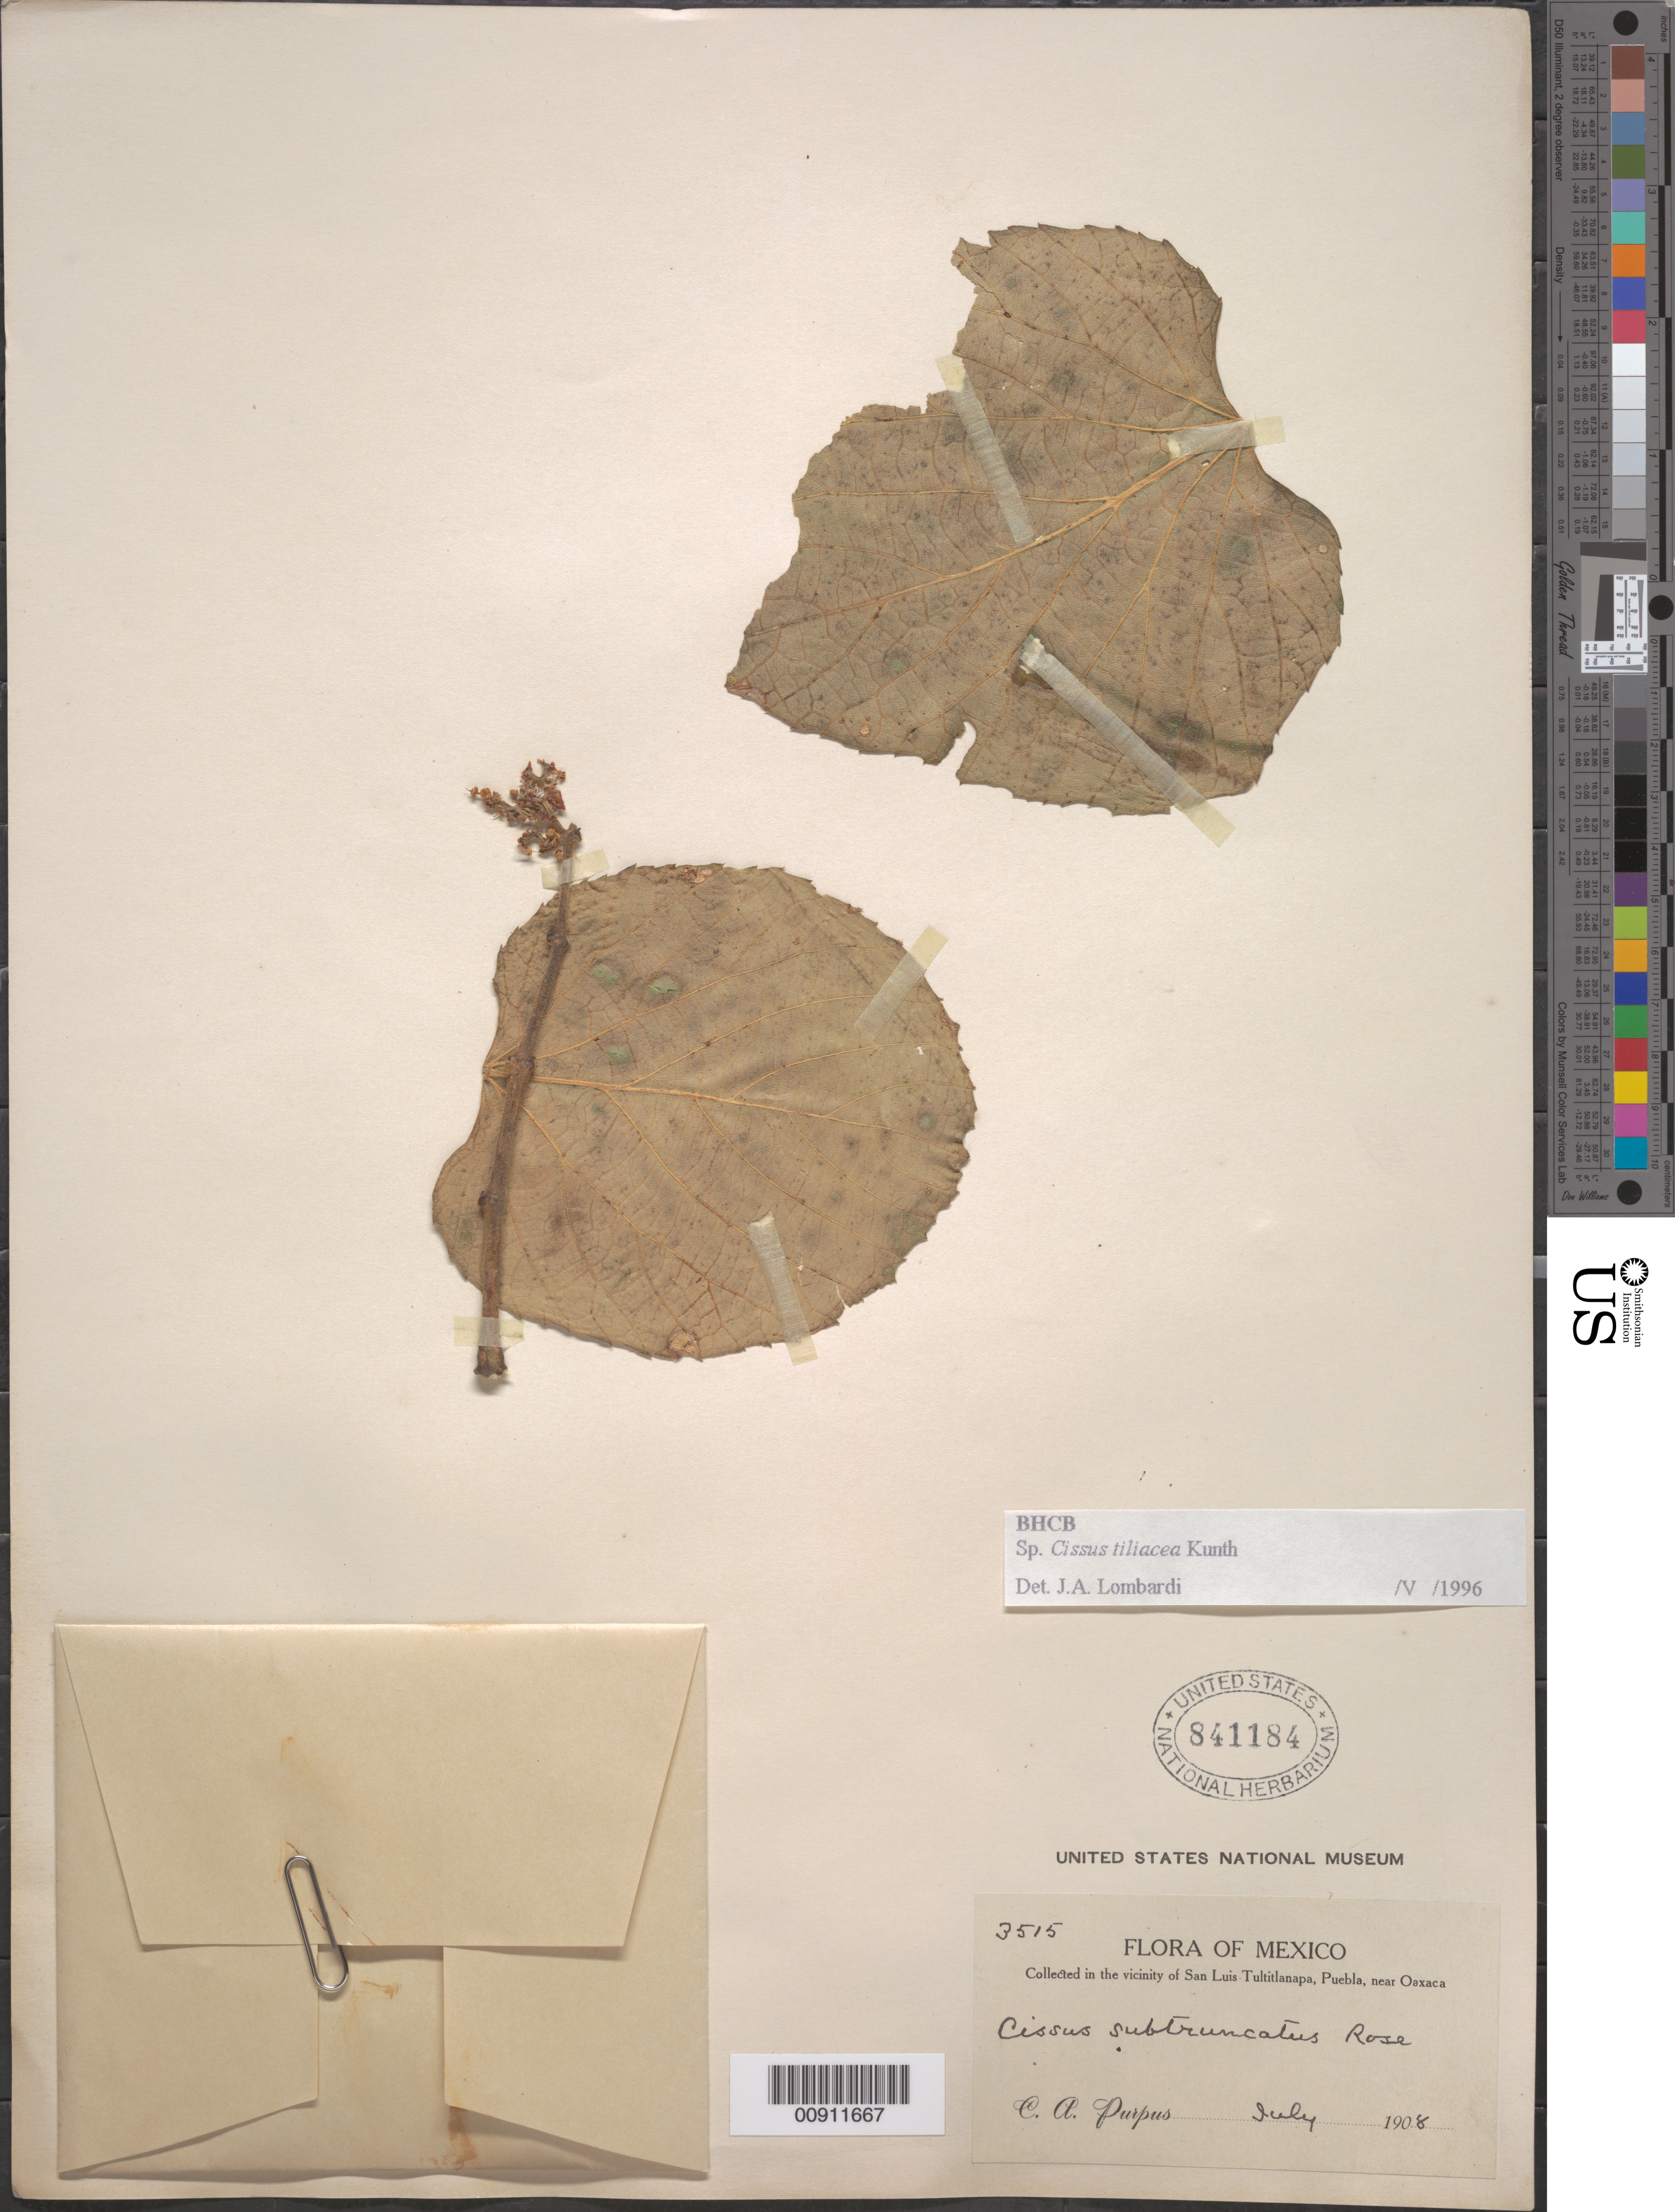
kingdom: Plantae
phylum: Tracheophyta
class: Magnoliopsida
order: Vitales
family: Vitaceae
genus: Cissus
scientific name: Cissus tiliacea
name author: Kunth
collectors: C. A. Purpus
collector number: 3515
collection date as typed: Jul 1908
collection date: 1908-07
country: Mexico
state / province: Puebla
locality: In the vicinity of San Luis Tultitlanapa, Puebla, near Oaxaca.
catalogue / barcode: US 841184